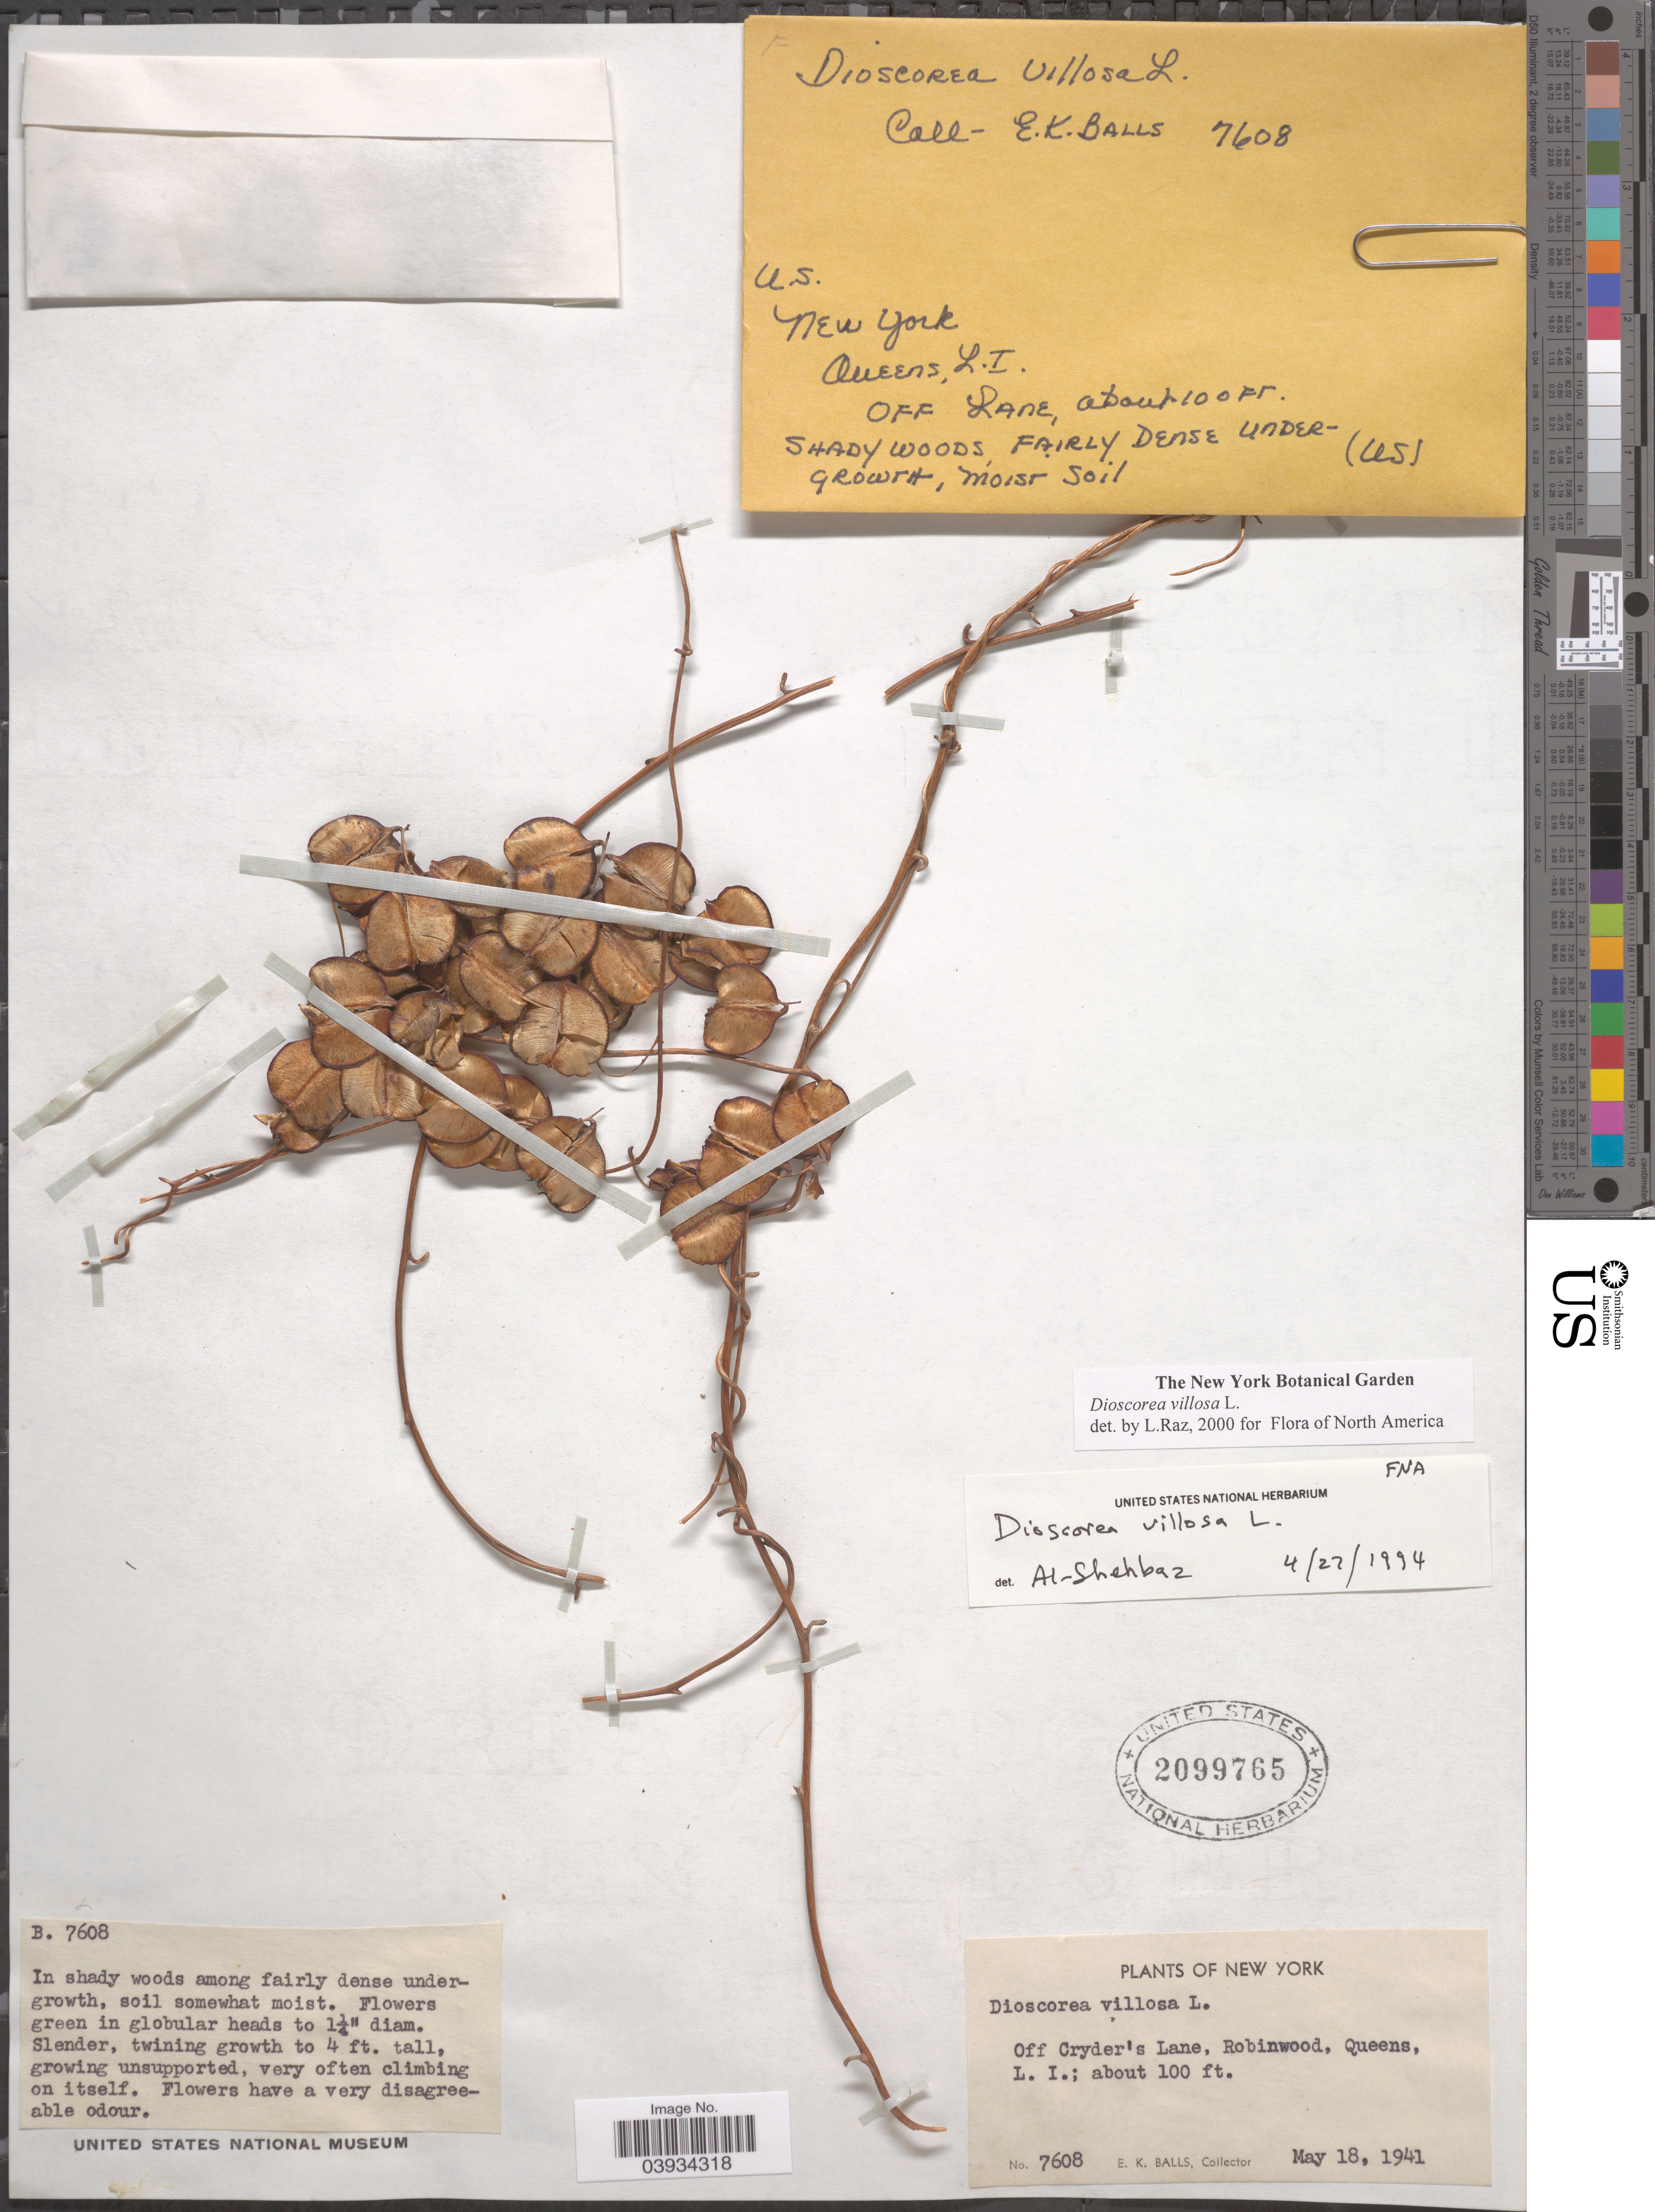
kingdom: Plantae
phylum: Tracheophyta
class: Liliopsida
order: Dioscoreales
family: Dioscoreaceae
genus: Dioscorea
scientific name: Dioscorea villosa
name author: L.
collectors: E. K. Balls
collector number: B7608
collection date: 1941-05-18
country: United States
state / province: New York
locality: Off Cryder's Lane, Robinwood, Queens, L. I. Off Lane.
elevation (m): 30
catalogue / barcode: US 2099765